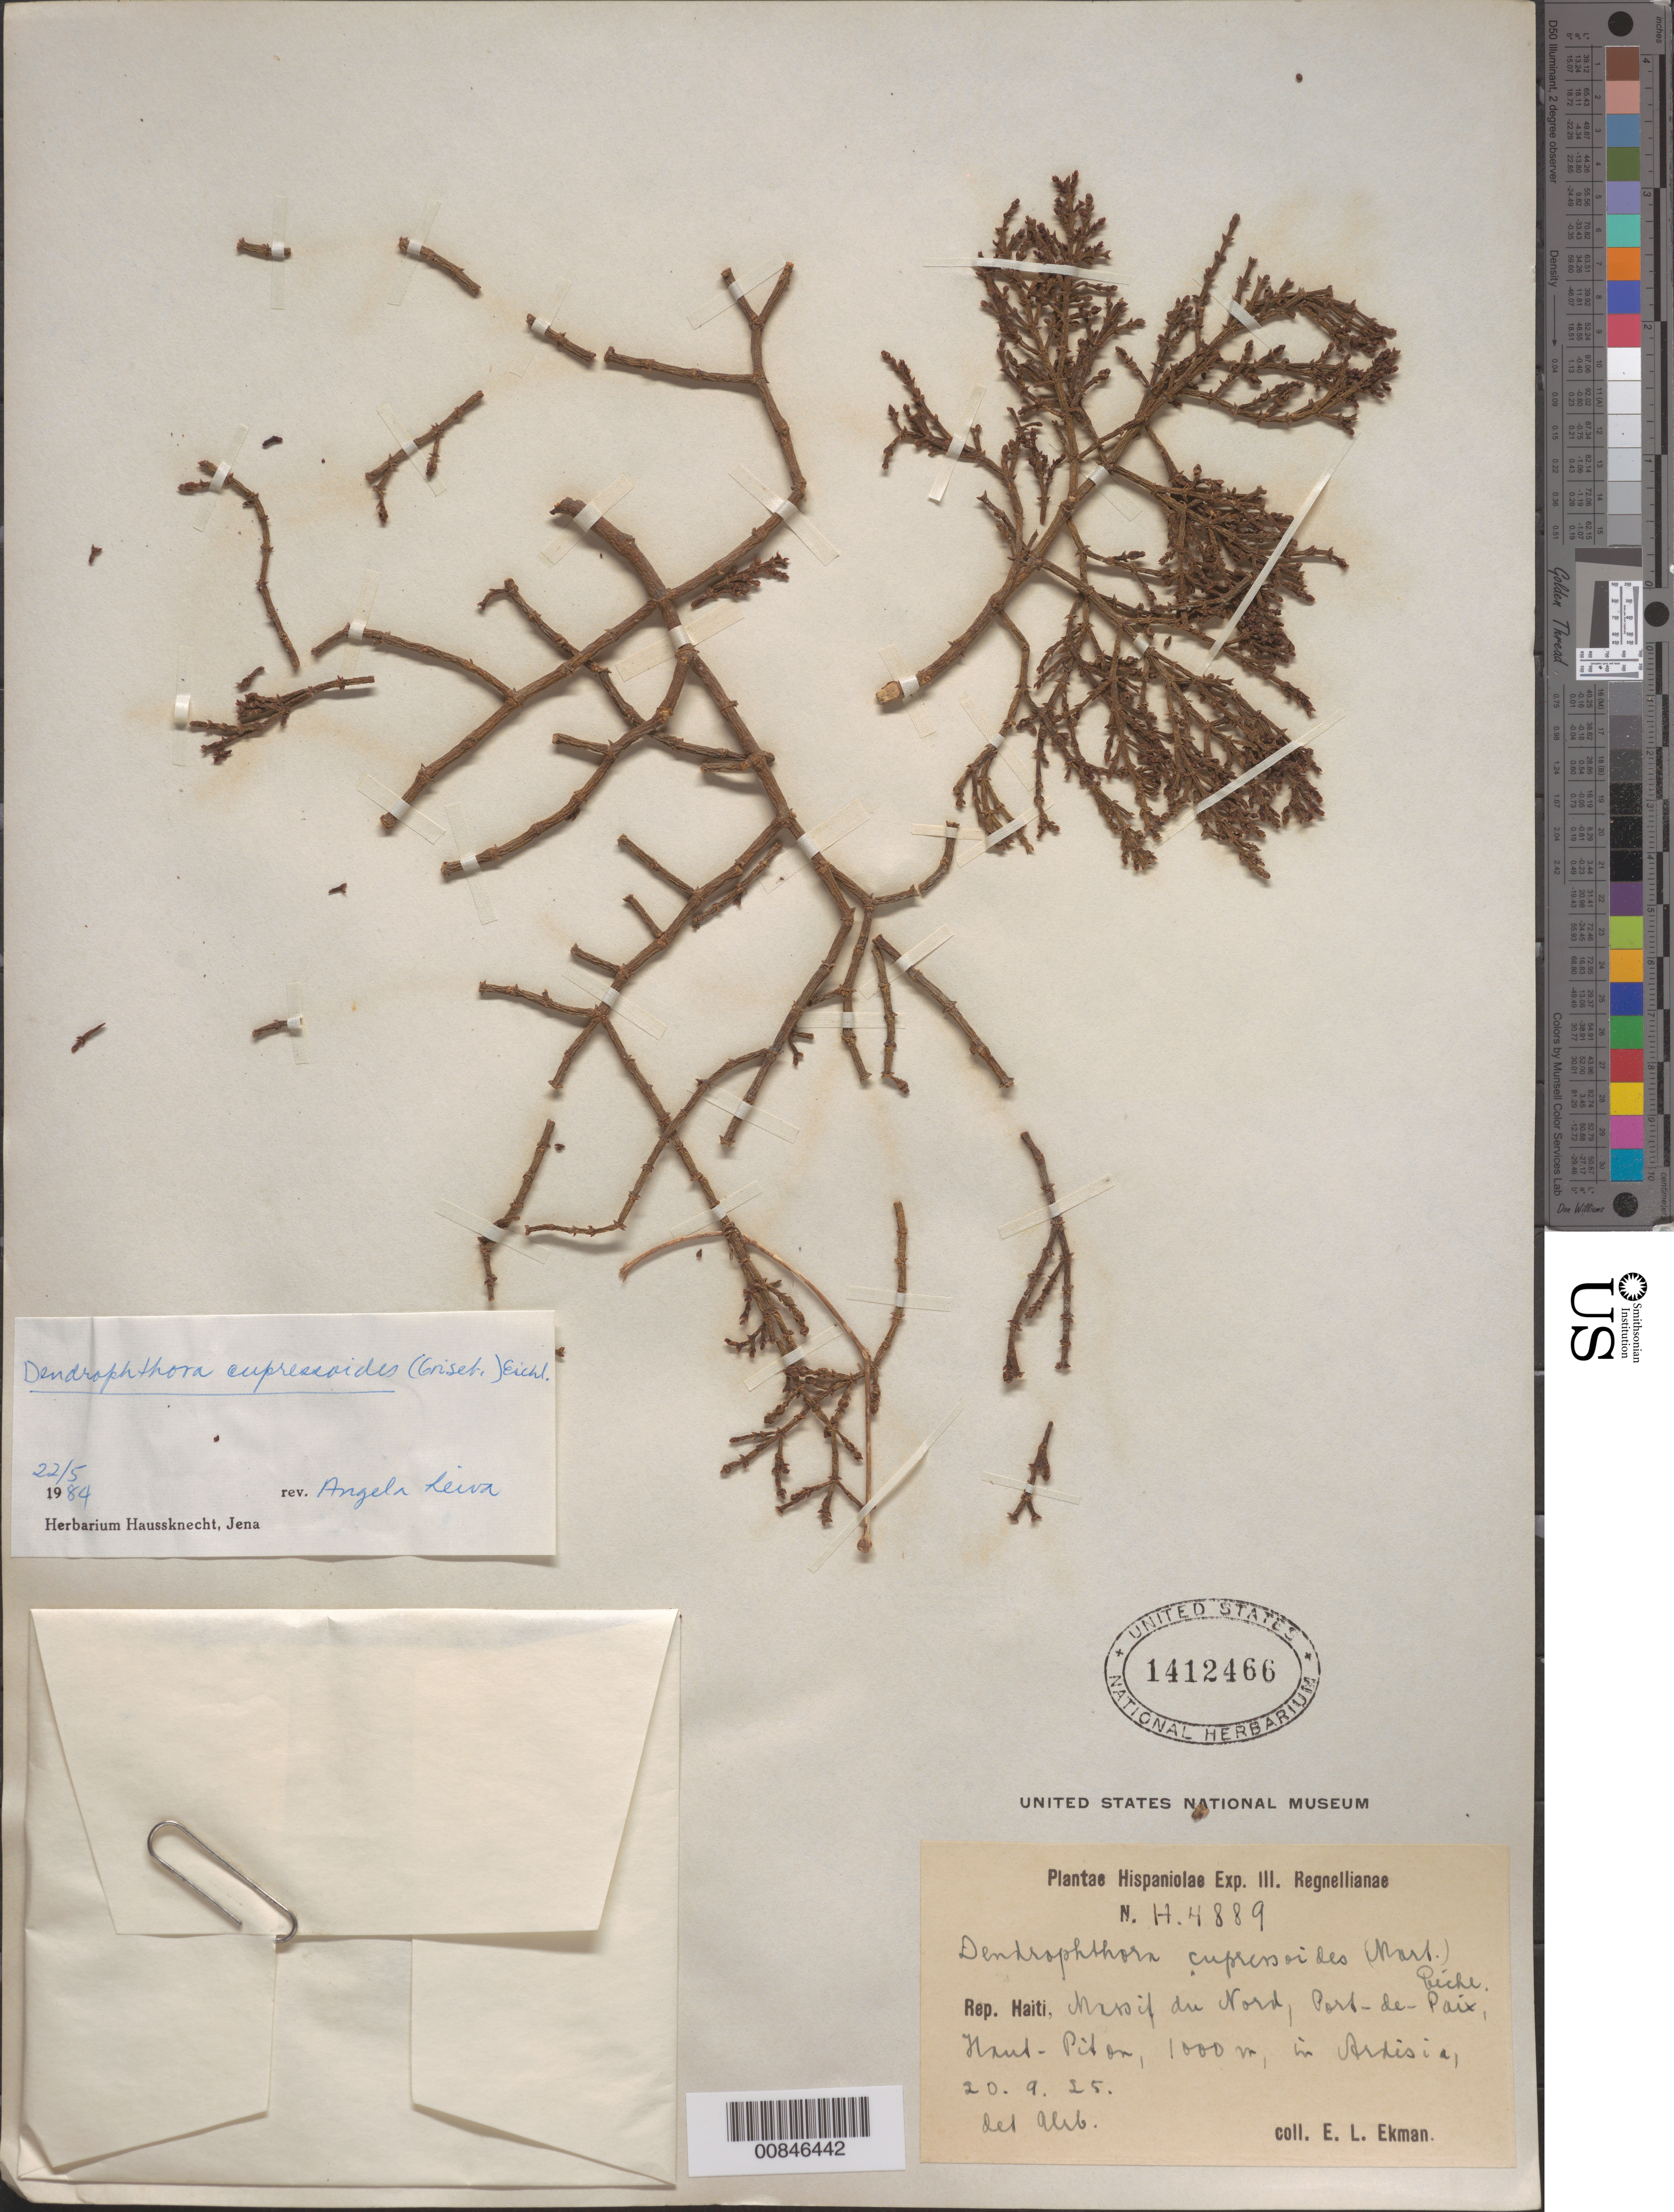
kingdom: Plantae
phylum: Tracheophyta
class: Magnoliopsida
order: Santalales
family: Viscaceae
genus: Dendrophthora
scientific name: Dendrophthora cupressoides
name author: (Macfad.) Eichler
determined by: Leiva, A.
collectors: E. L. Ekman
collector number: H 4889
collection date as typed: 20 Sep 1925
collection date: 1925-09-20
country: Haiti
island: Hispaniola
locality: Massif du Nord, Port-de-Paix, Haut Piton.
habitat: In Ardisia.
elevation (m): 1000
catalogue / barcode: US 1412466